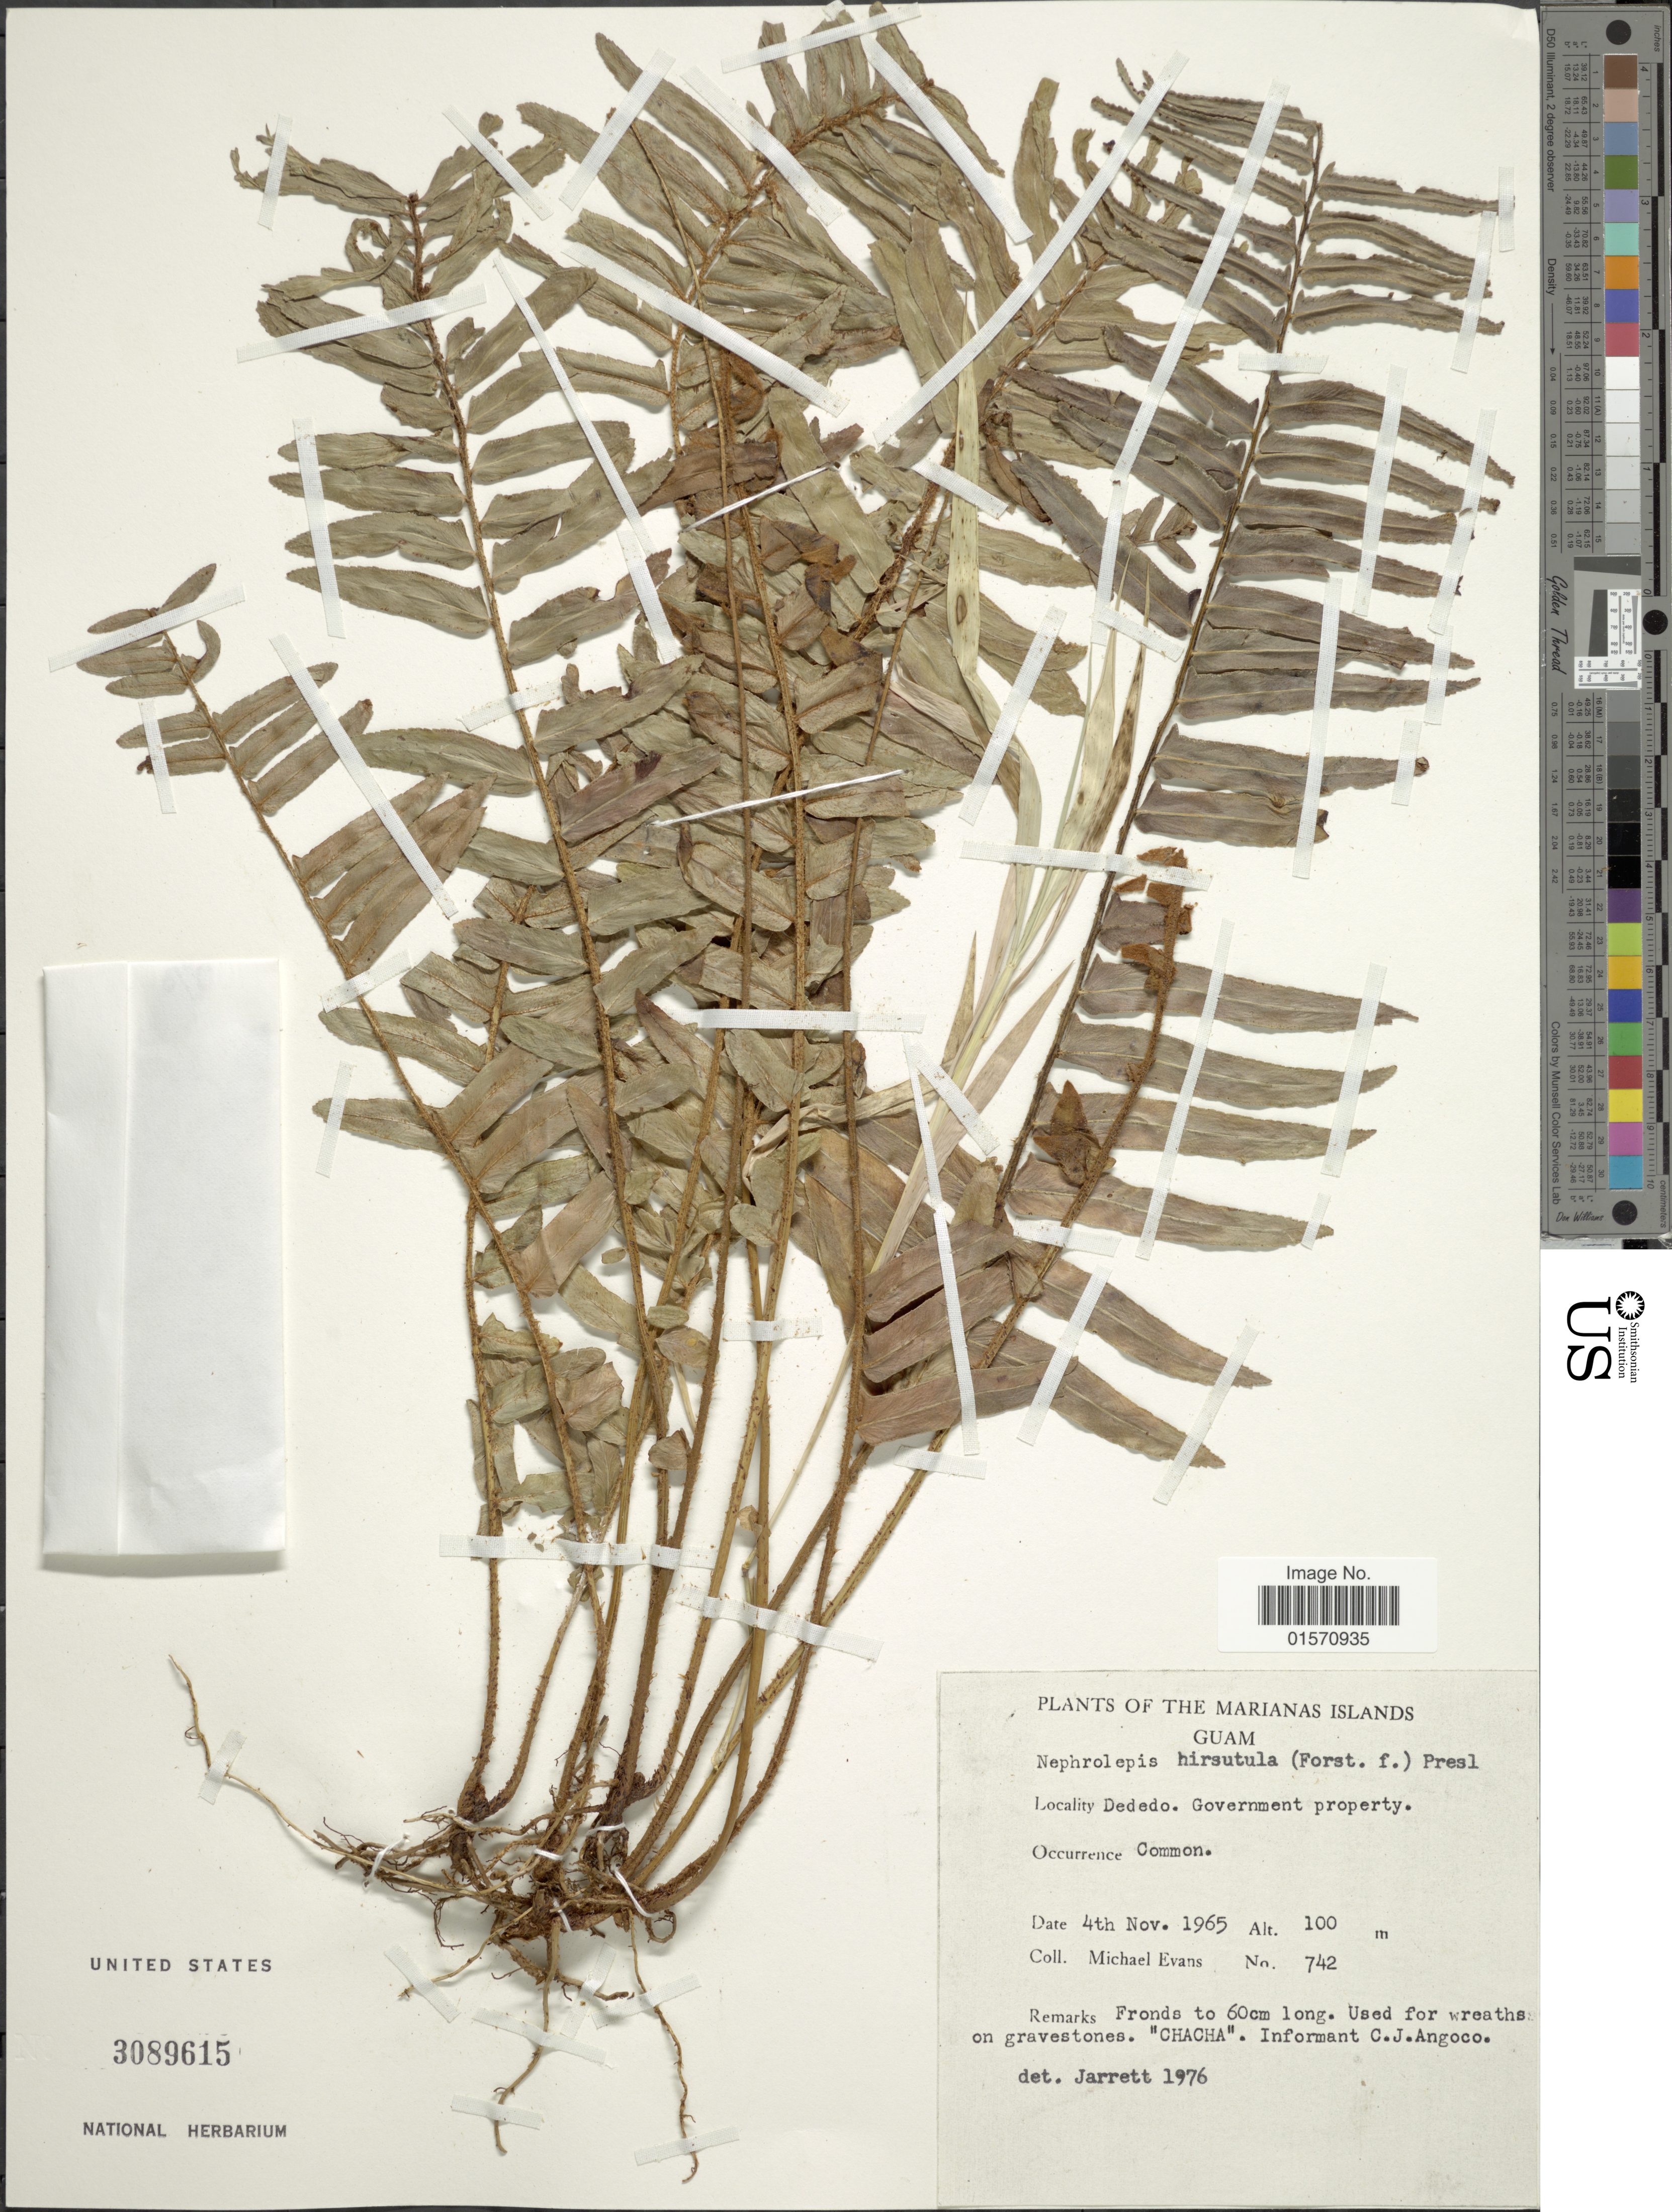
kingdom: Plantae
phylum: Tracheophyta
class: Polypodiopsida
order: Polypodiales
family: Nephrolepidaceae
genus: Nephrolepis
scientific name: Nephrolepis hirsutula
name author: (G. Forst.) C. Presl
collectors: M. Evans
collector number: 742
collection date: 1965-11-04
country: Guam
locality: Marianas Islands. Dededo. Government property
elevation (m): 100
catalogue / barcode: US 3089615